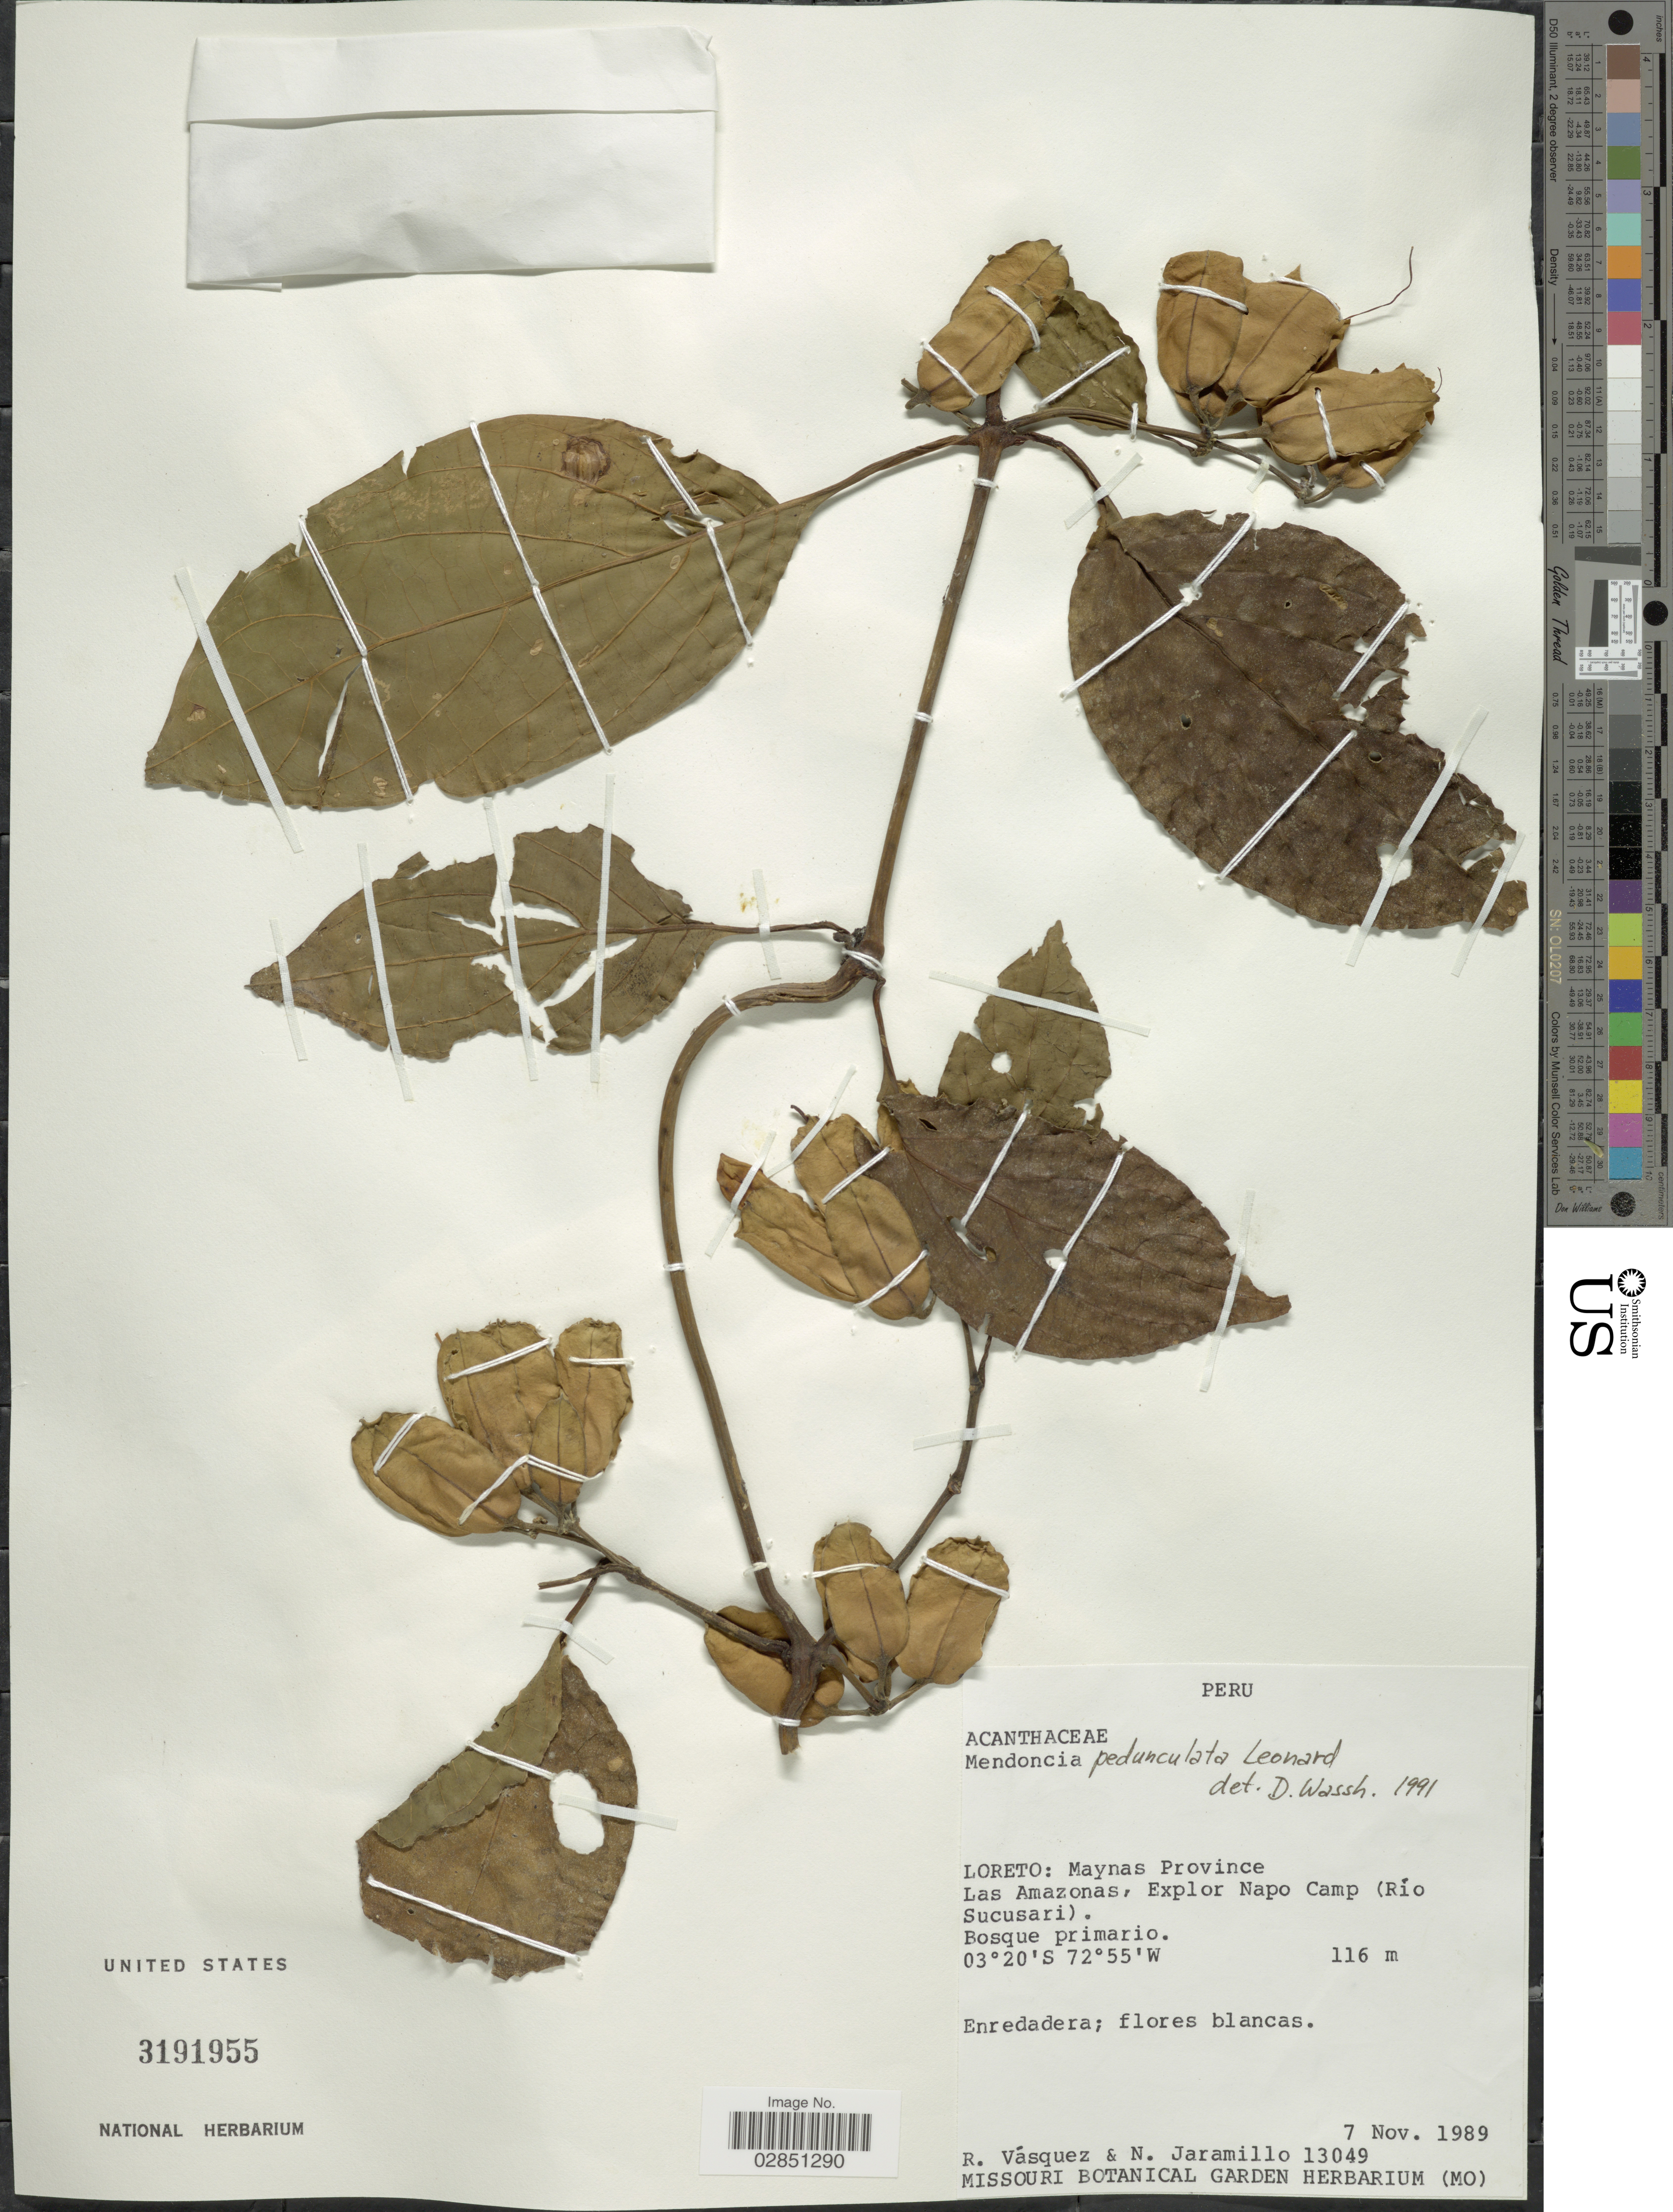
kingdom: Plantae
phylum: Tracheophyta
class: Magnoliopsida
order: Lamiales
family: Acanthaceae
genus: Mendoncia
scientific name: Mendoncia pedunculata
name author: Leonard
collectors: R. Vásquez & N. Jaramillo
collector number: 13049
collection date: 1989-11-07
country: Peru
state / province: Loreto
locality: Maynas Province. Las Amazonas, Explor Napo Camp (Río Sucusari).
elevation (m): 116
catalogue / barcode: US 3191955